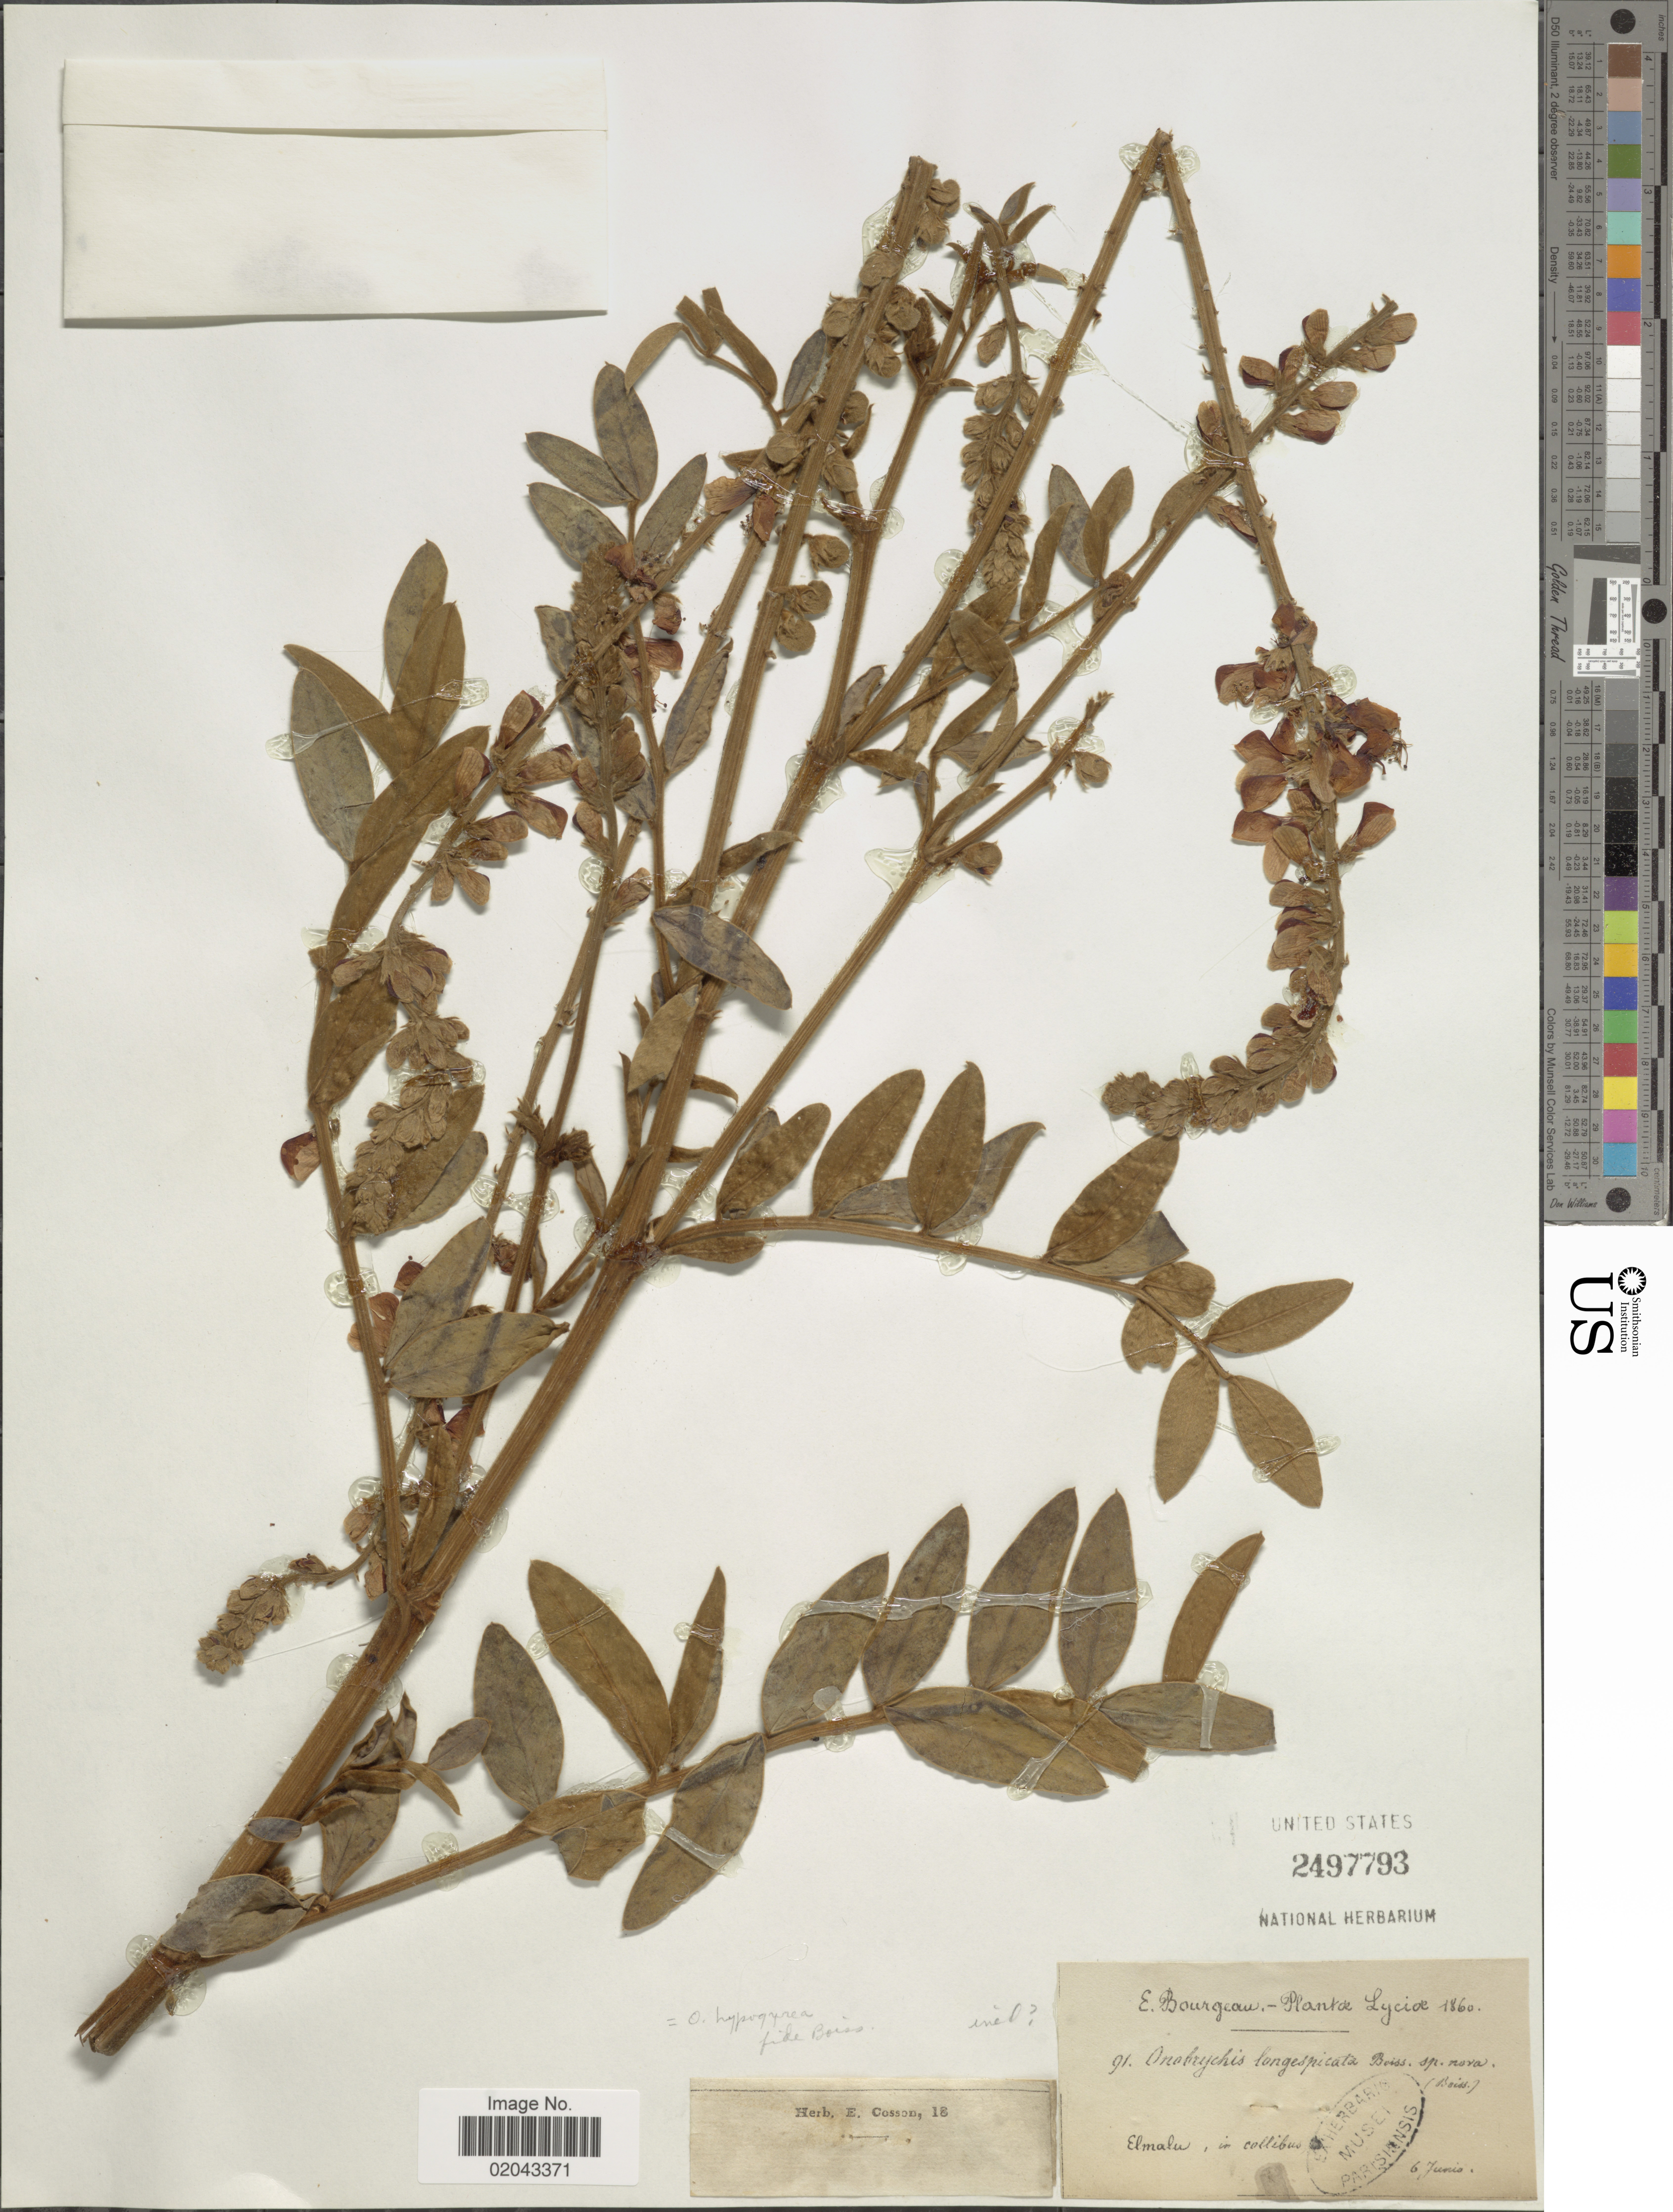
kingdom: Plantae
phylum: Tracheophyta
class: Magnoliopsida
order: Fabales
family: Fabaceae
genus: Onobrychis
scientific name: Onobrychis hypargyrea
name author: Boiss.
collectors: E. Bourgeau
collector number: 91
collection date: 1860-06-06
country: Turkey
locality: Lyciae, Elmalu, in collibus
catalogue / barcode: US 2497793